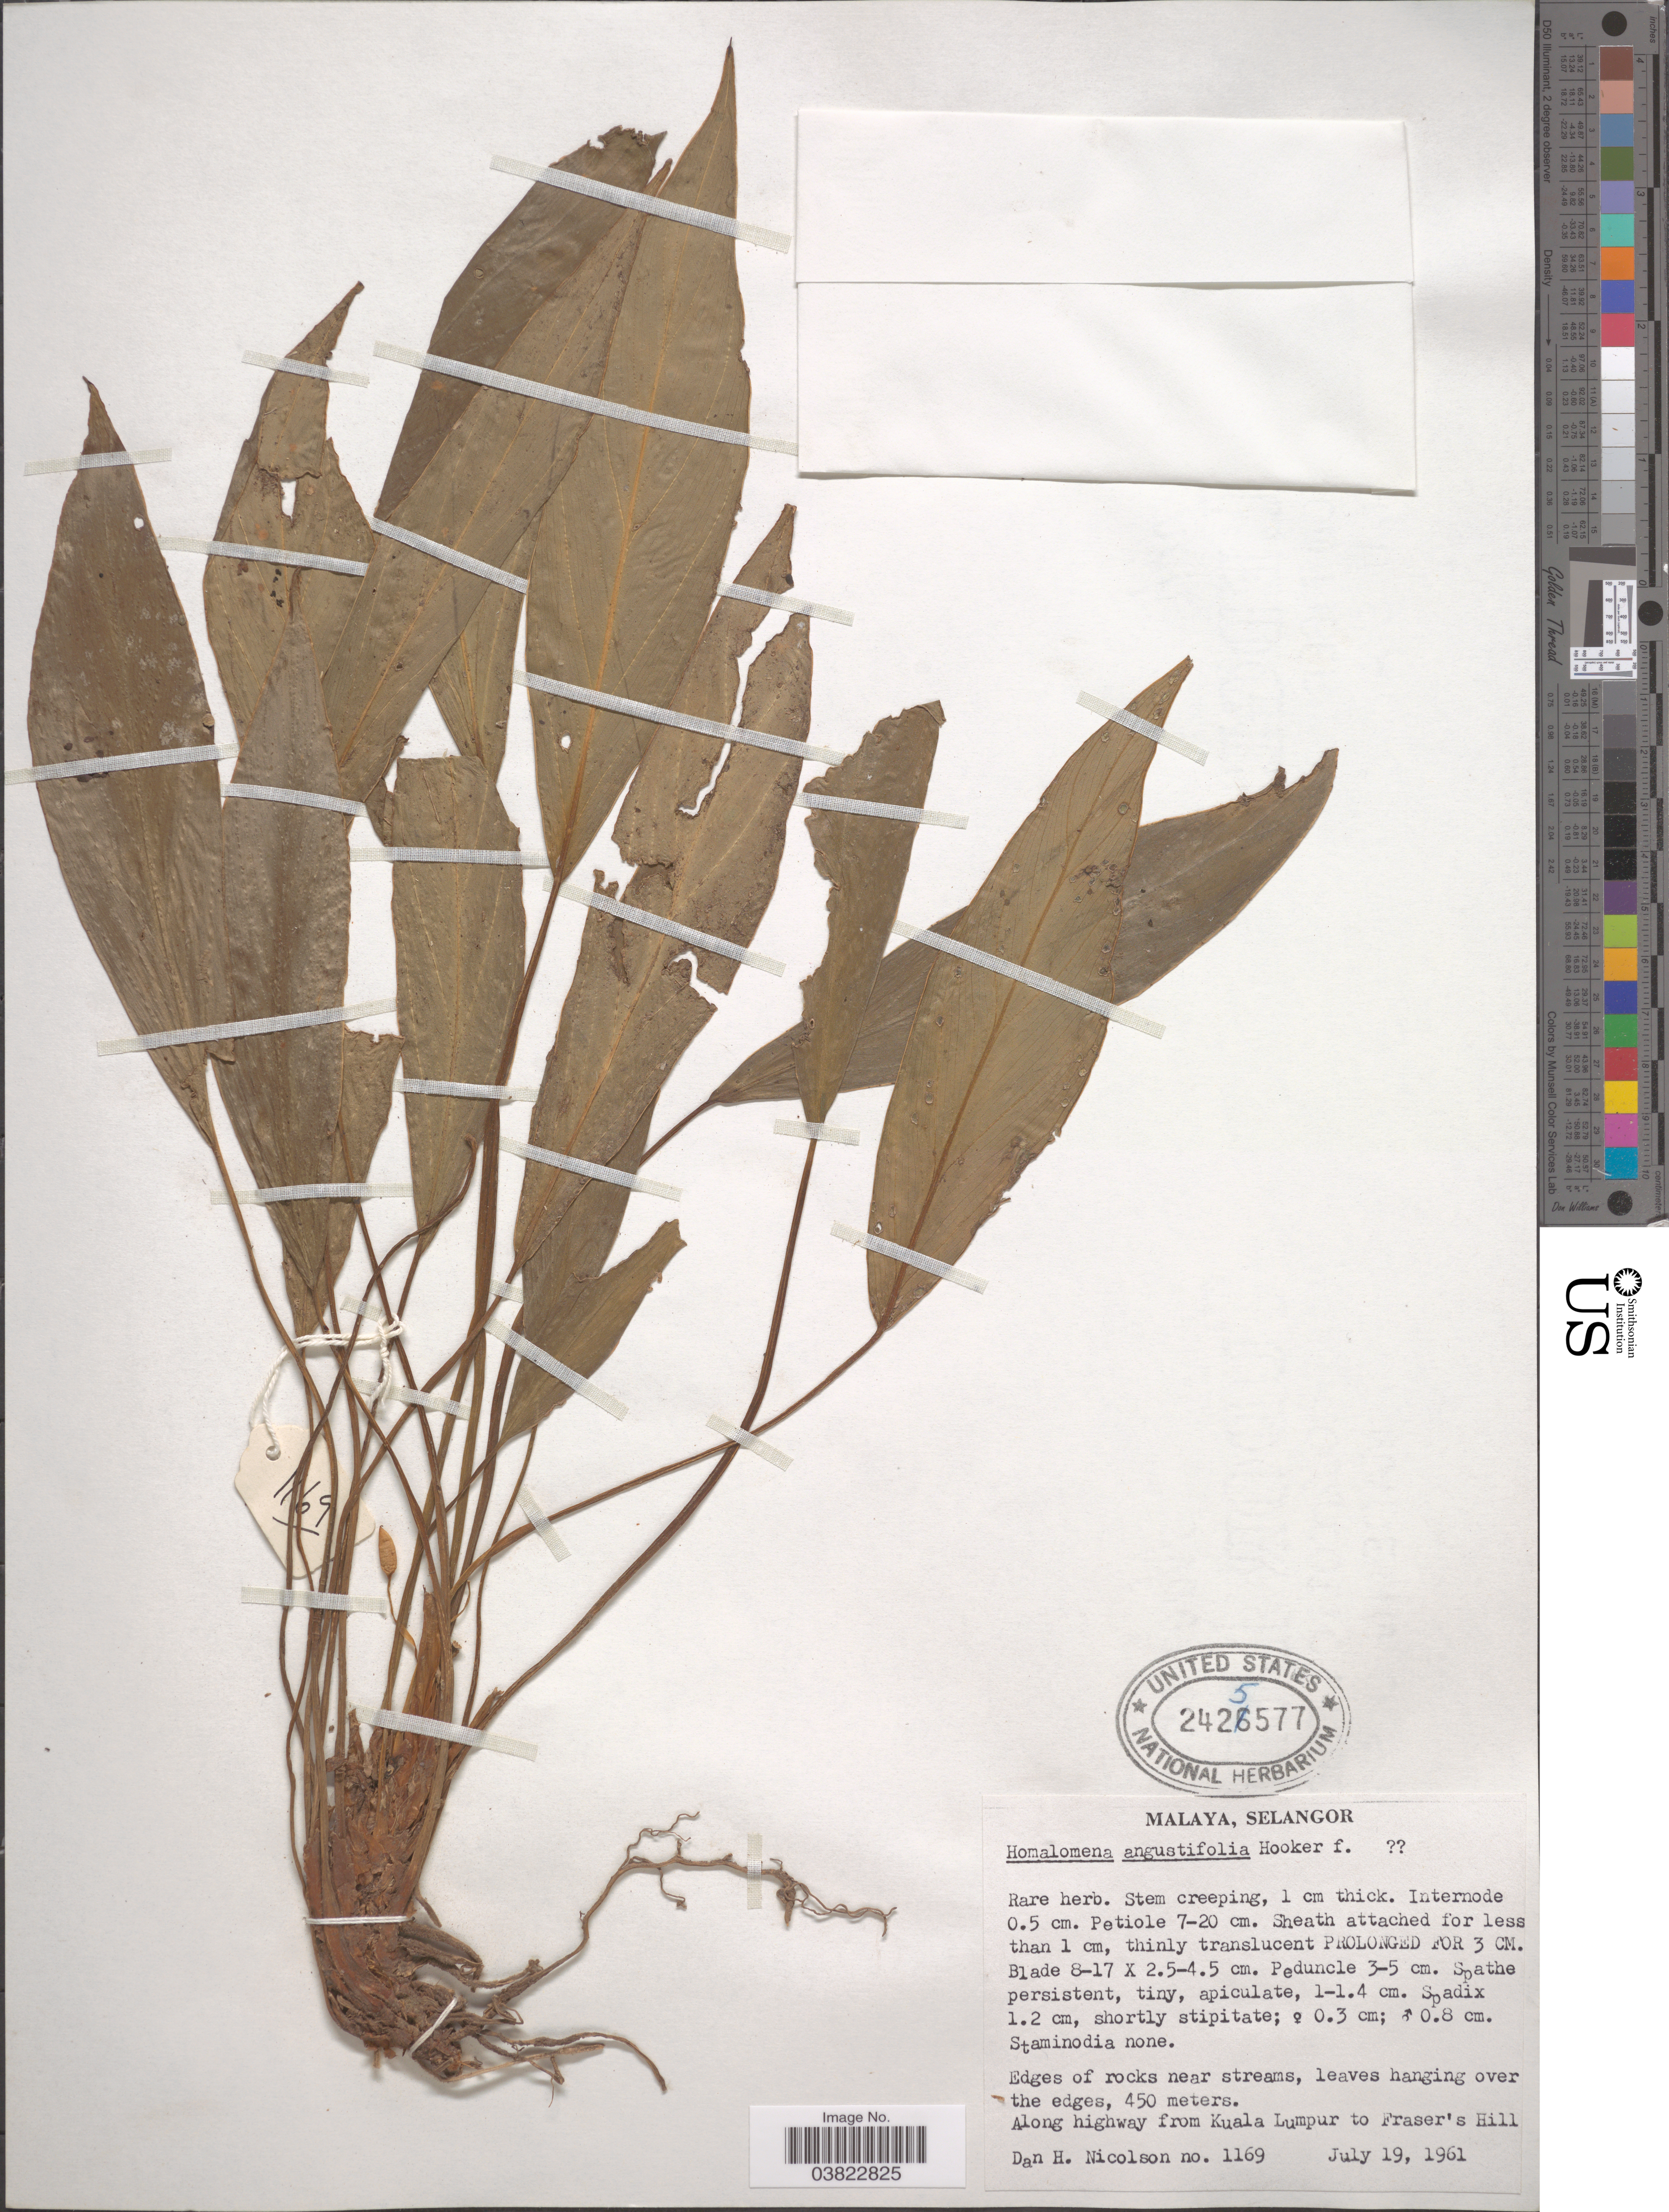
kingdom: Plantae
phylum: Tracheophyta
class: Liliopsida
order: Alismatales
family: Araceae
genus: Homalomena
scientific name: Homalomena angustifolia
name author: (Jack) Hook. f.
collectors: D. H. Nicolson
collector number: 1169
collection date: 1961-07-19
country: Malaysia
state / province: Selangor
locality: Malaya. Edges of rocks near streams, leaves hanging over the edge. Along highway from Kuala Lumpur to Fraser's Hill.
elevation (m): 450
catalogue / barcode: US 2425577